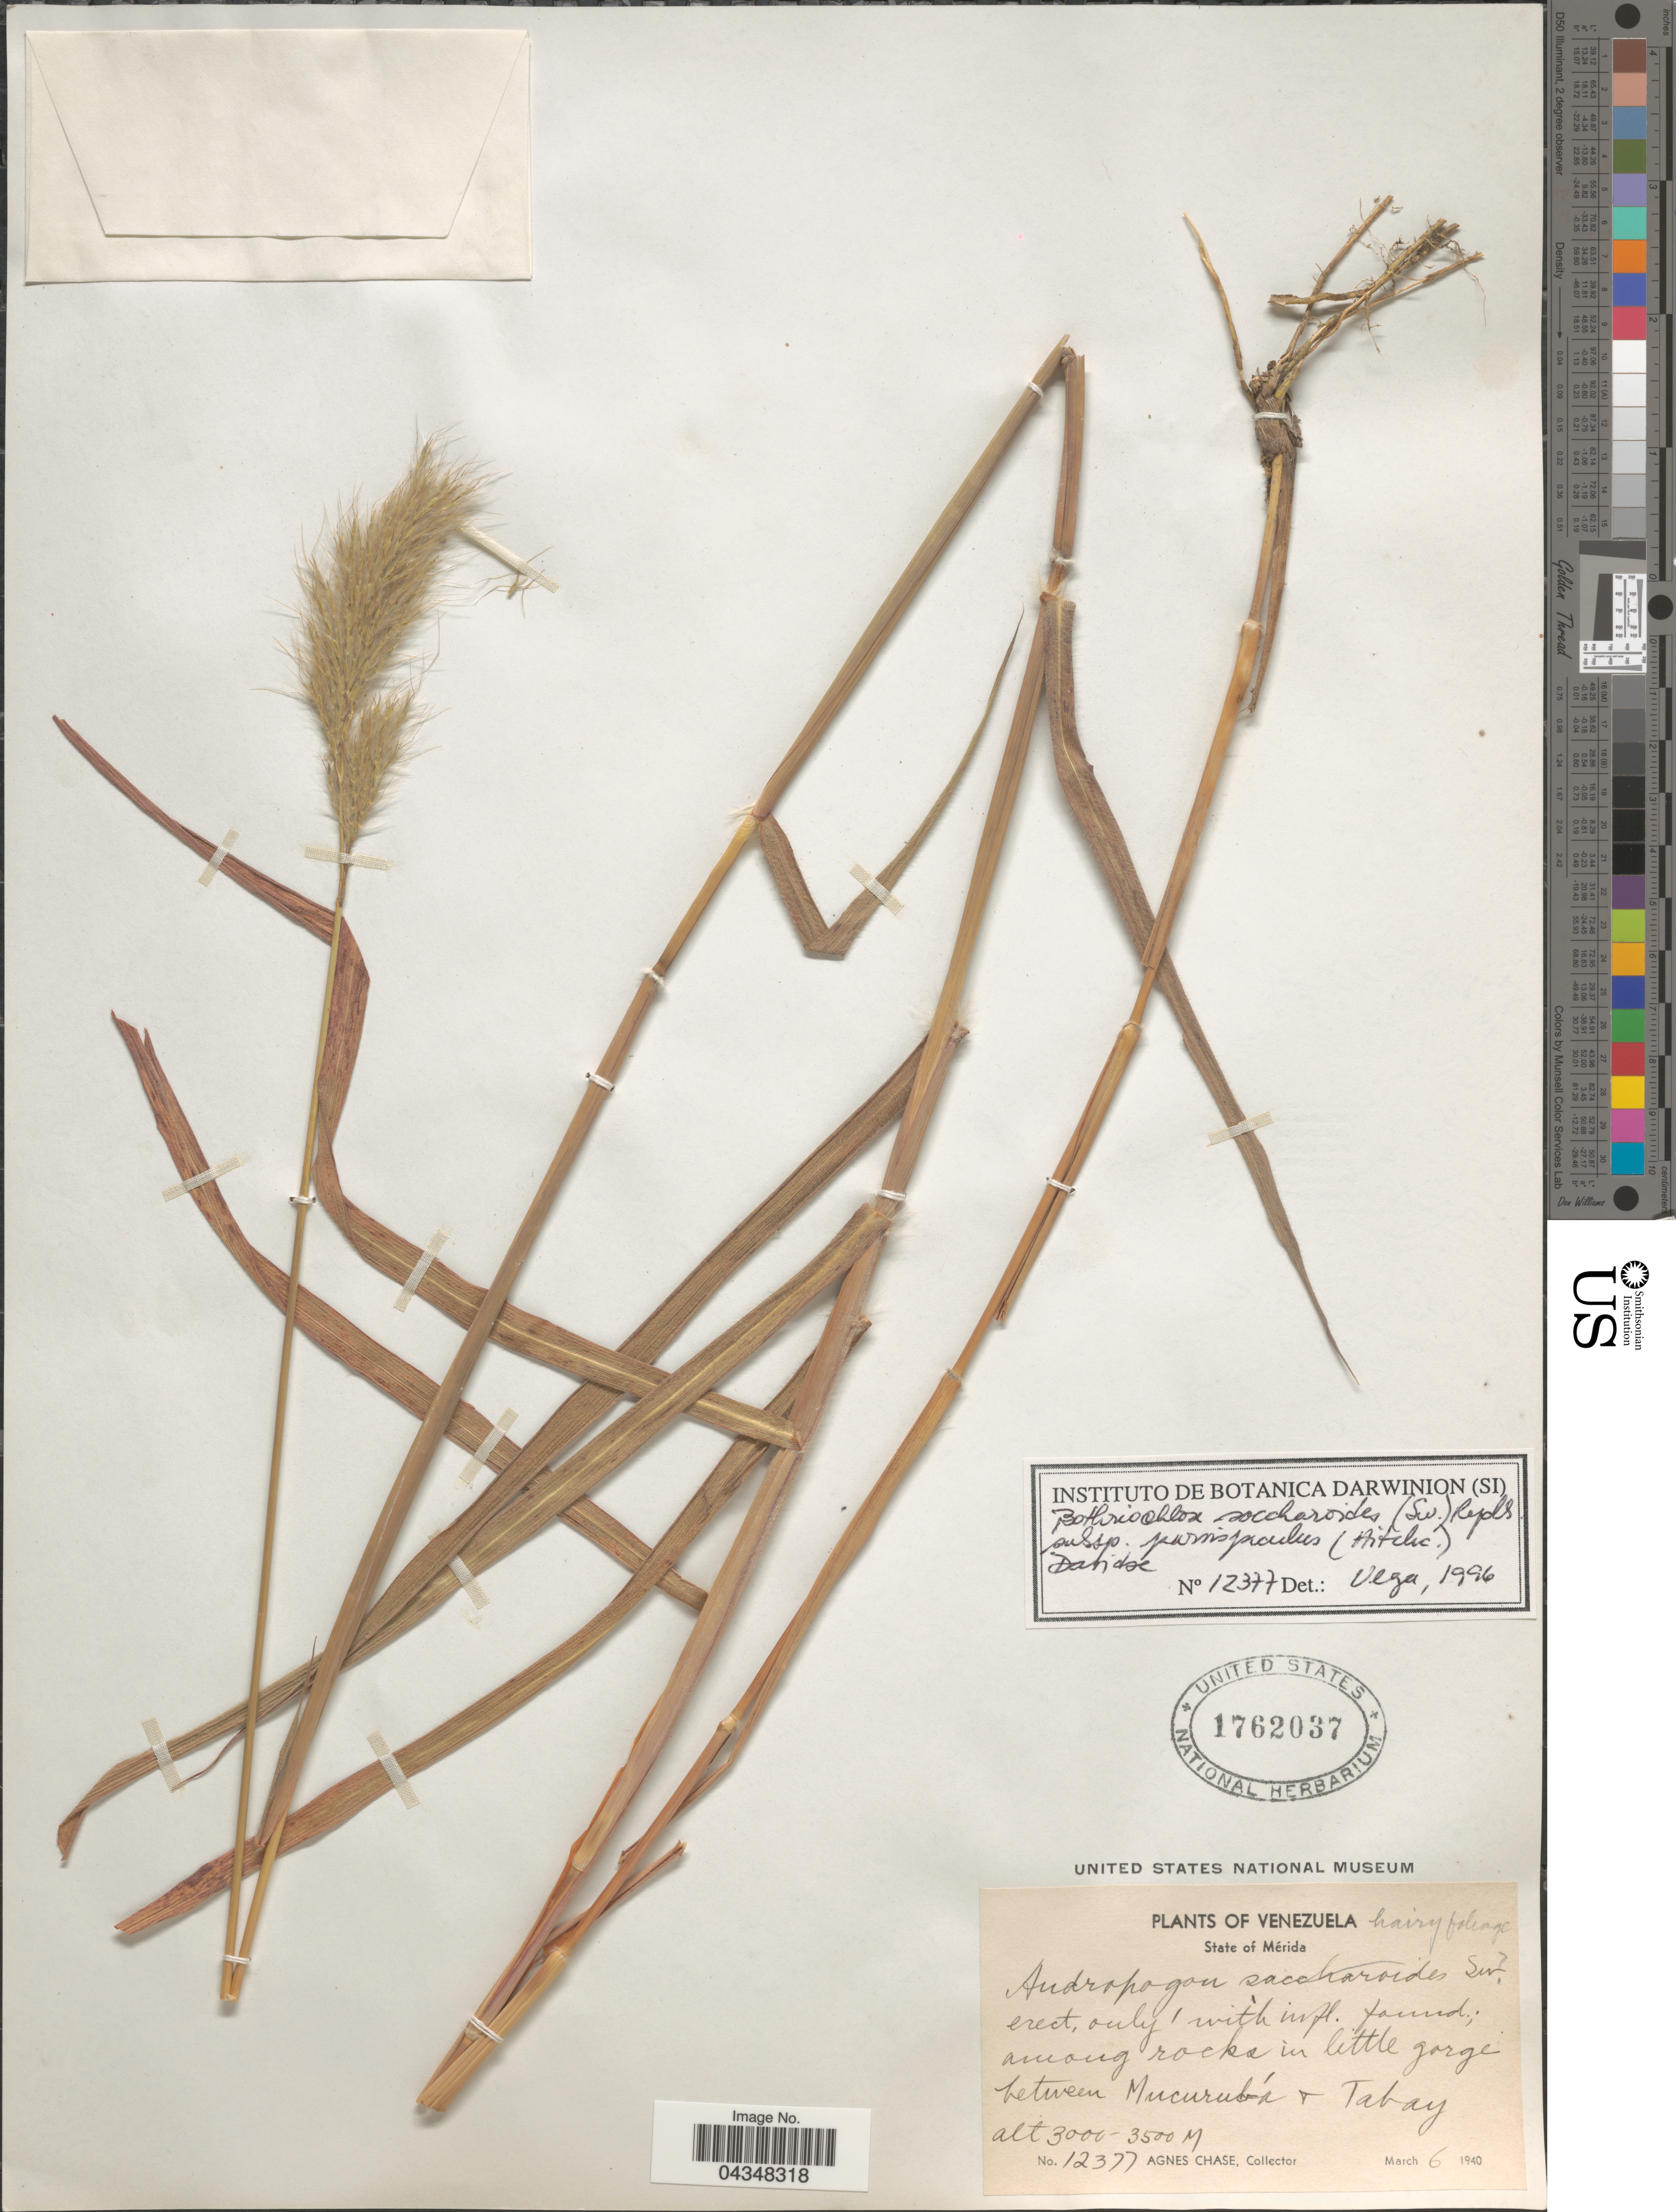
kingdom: Plantae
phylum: Tracheophyta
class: Liliopsida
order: Poales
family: Poaceae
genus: Bothriochloa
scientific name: Bothriochloa saccharoides var. parvispicula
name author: (Hitchc.) Tovar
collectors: A. Chase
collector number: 12377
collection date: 1940-03-06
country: Venezuela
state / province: Merida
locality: In little gorge between Mucurubá & Tabay.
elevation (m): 3000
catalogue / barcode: US 1762037